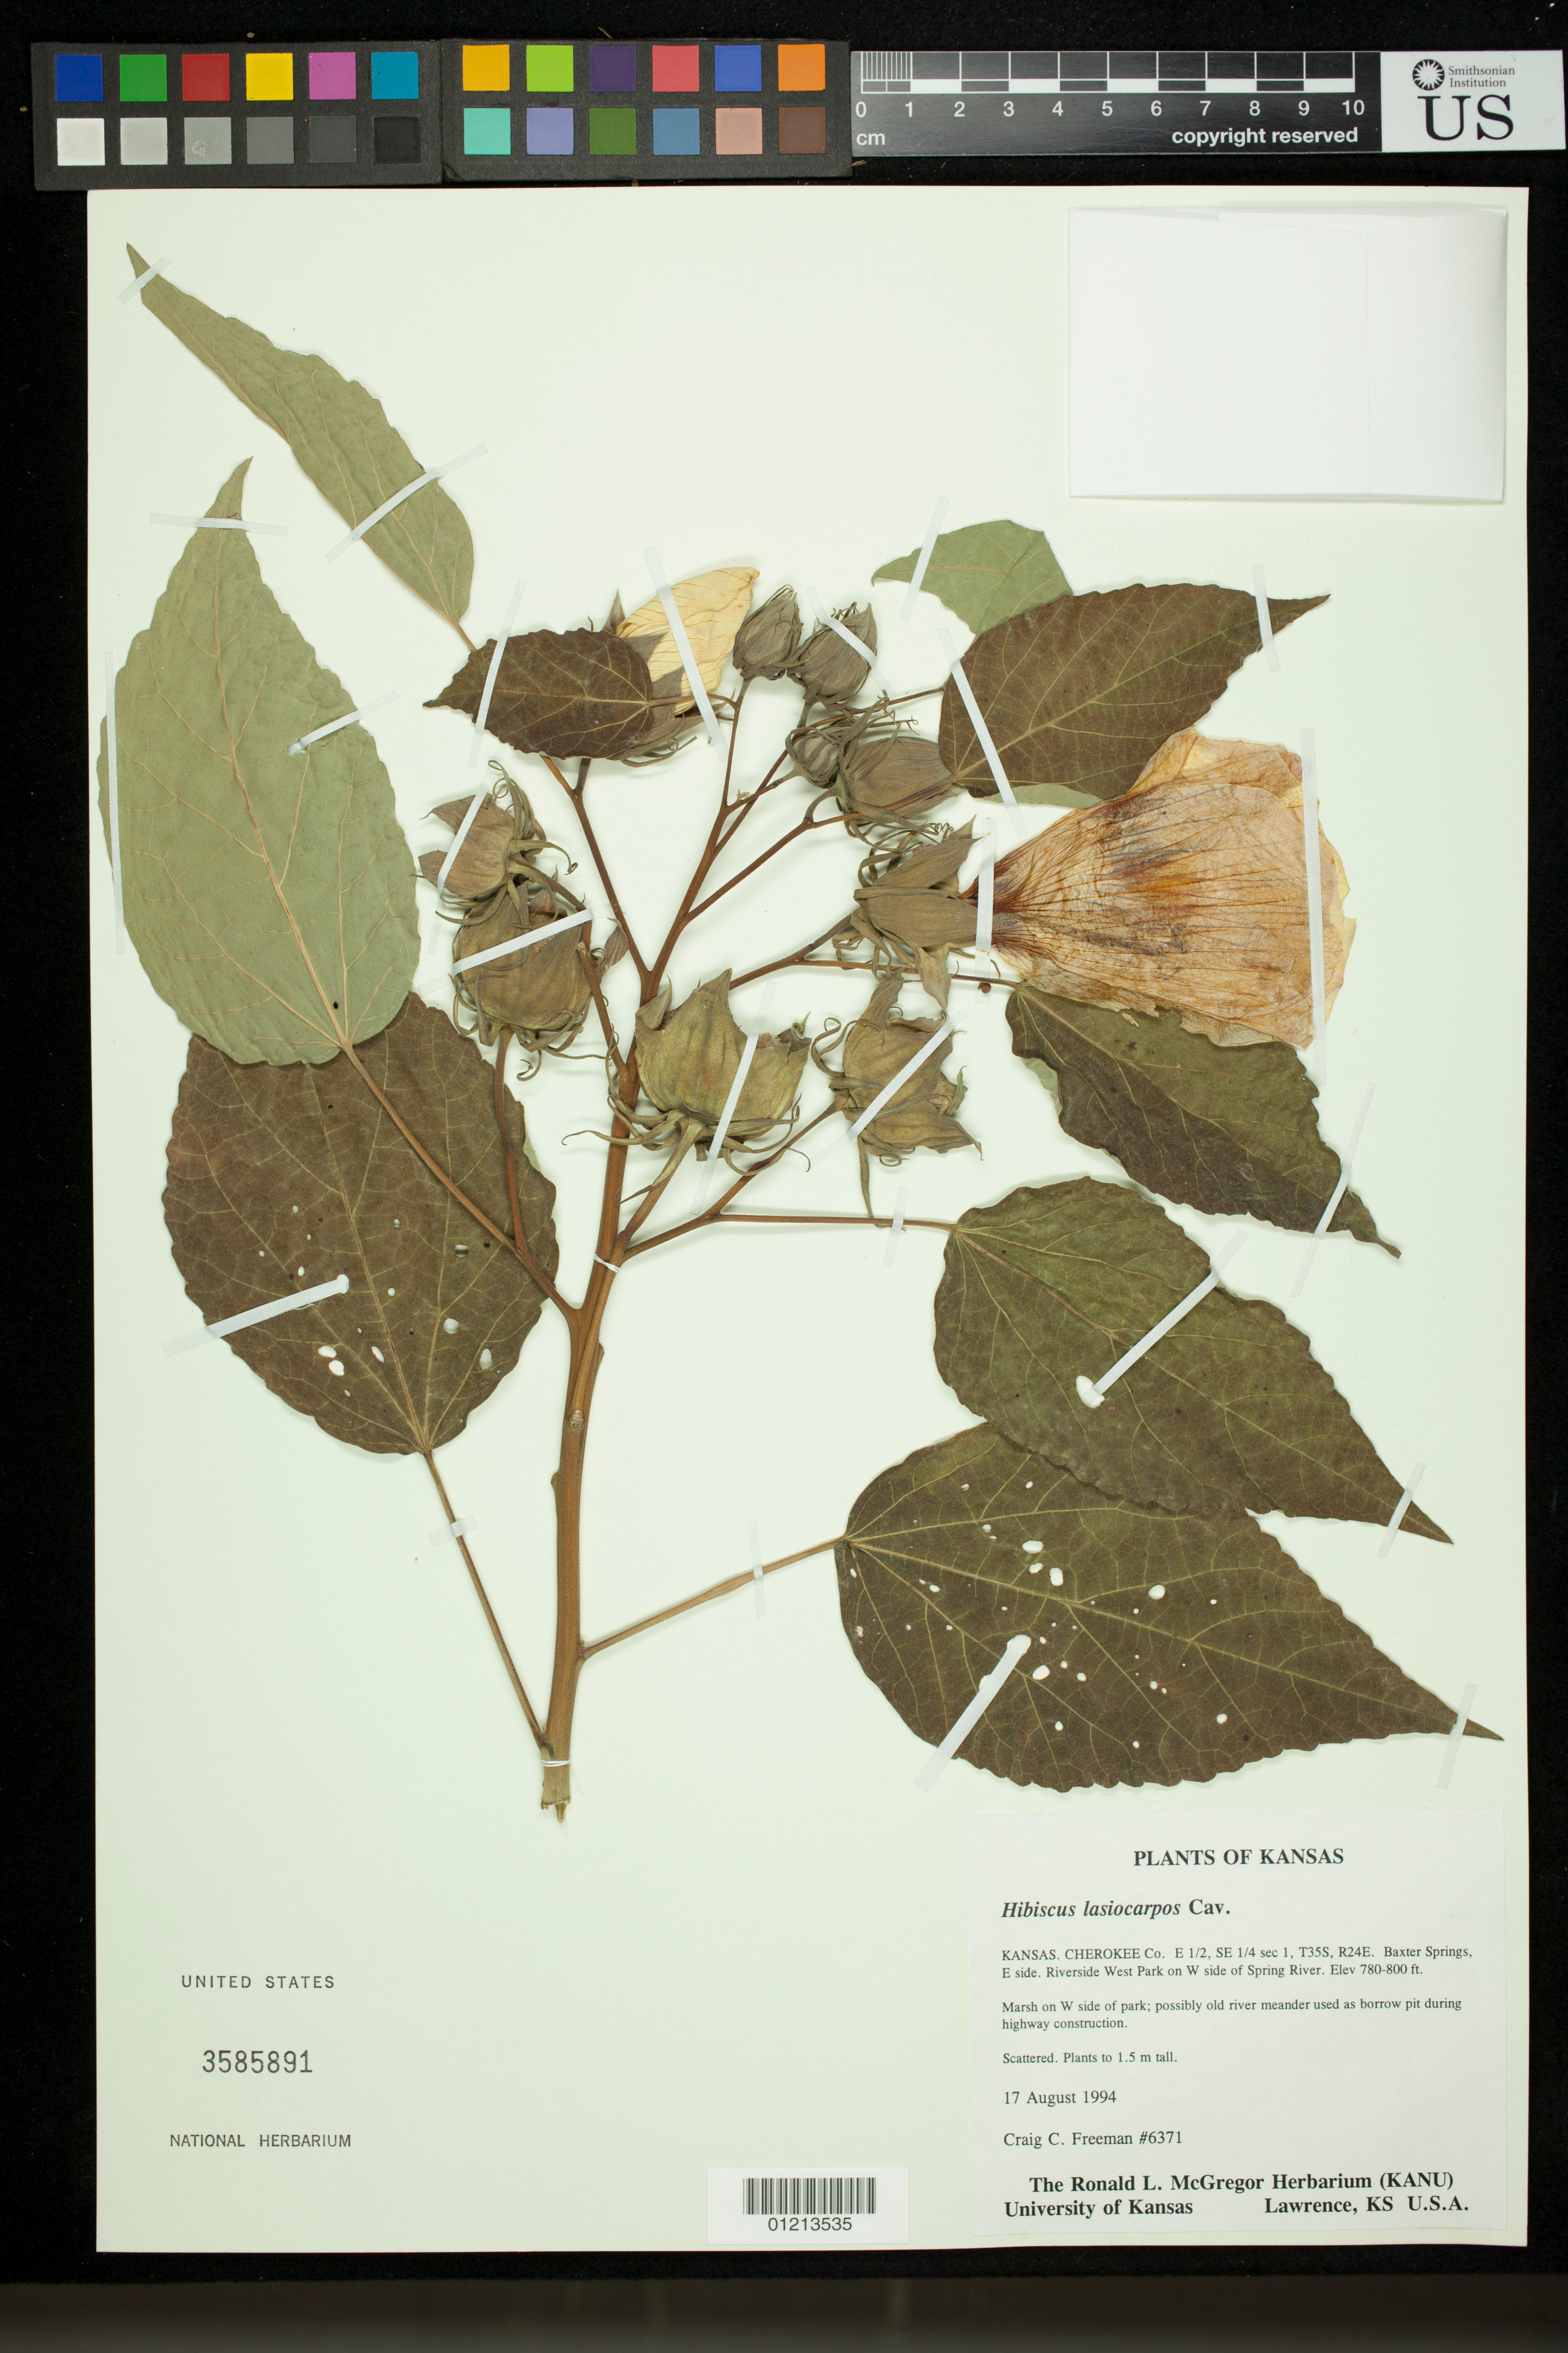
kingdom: Plantae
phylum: Tracheophyta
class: Magnoliopsida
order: Malvales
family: Malvaceae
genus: Hibiscus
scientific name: Hibiscus lasiocarpos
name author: Cav.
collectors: C. C. Freeman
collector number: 6371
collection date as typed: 17 Aug 1994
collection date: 1994-08-17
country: United States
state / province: Kansas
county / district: Cherokee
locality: Kansas, Cherokee Co. E 1/2, SE 1/4 sec 1, T35S, R24E. Baxter Springs, E side. Riverside West Park on W side of Spring River. Marsh on W side of park; possibly old river meander used as borrow pit during highway construction.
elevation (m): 238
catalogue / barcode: US 3585891